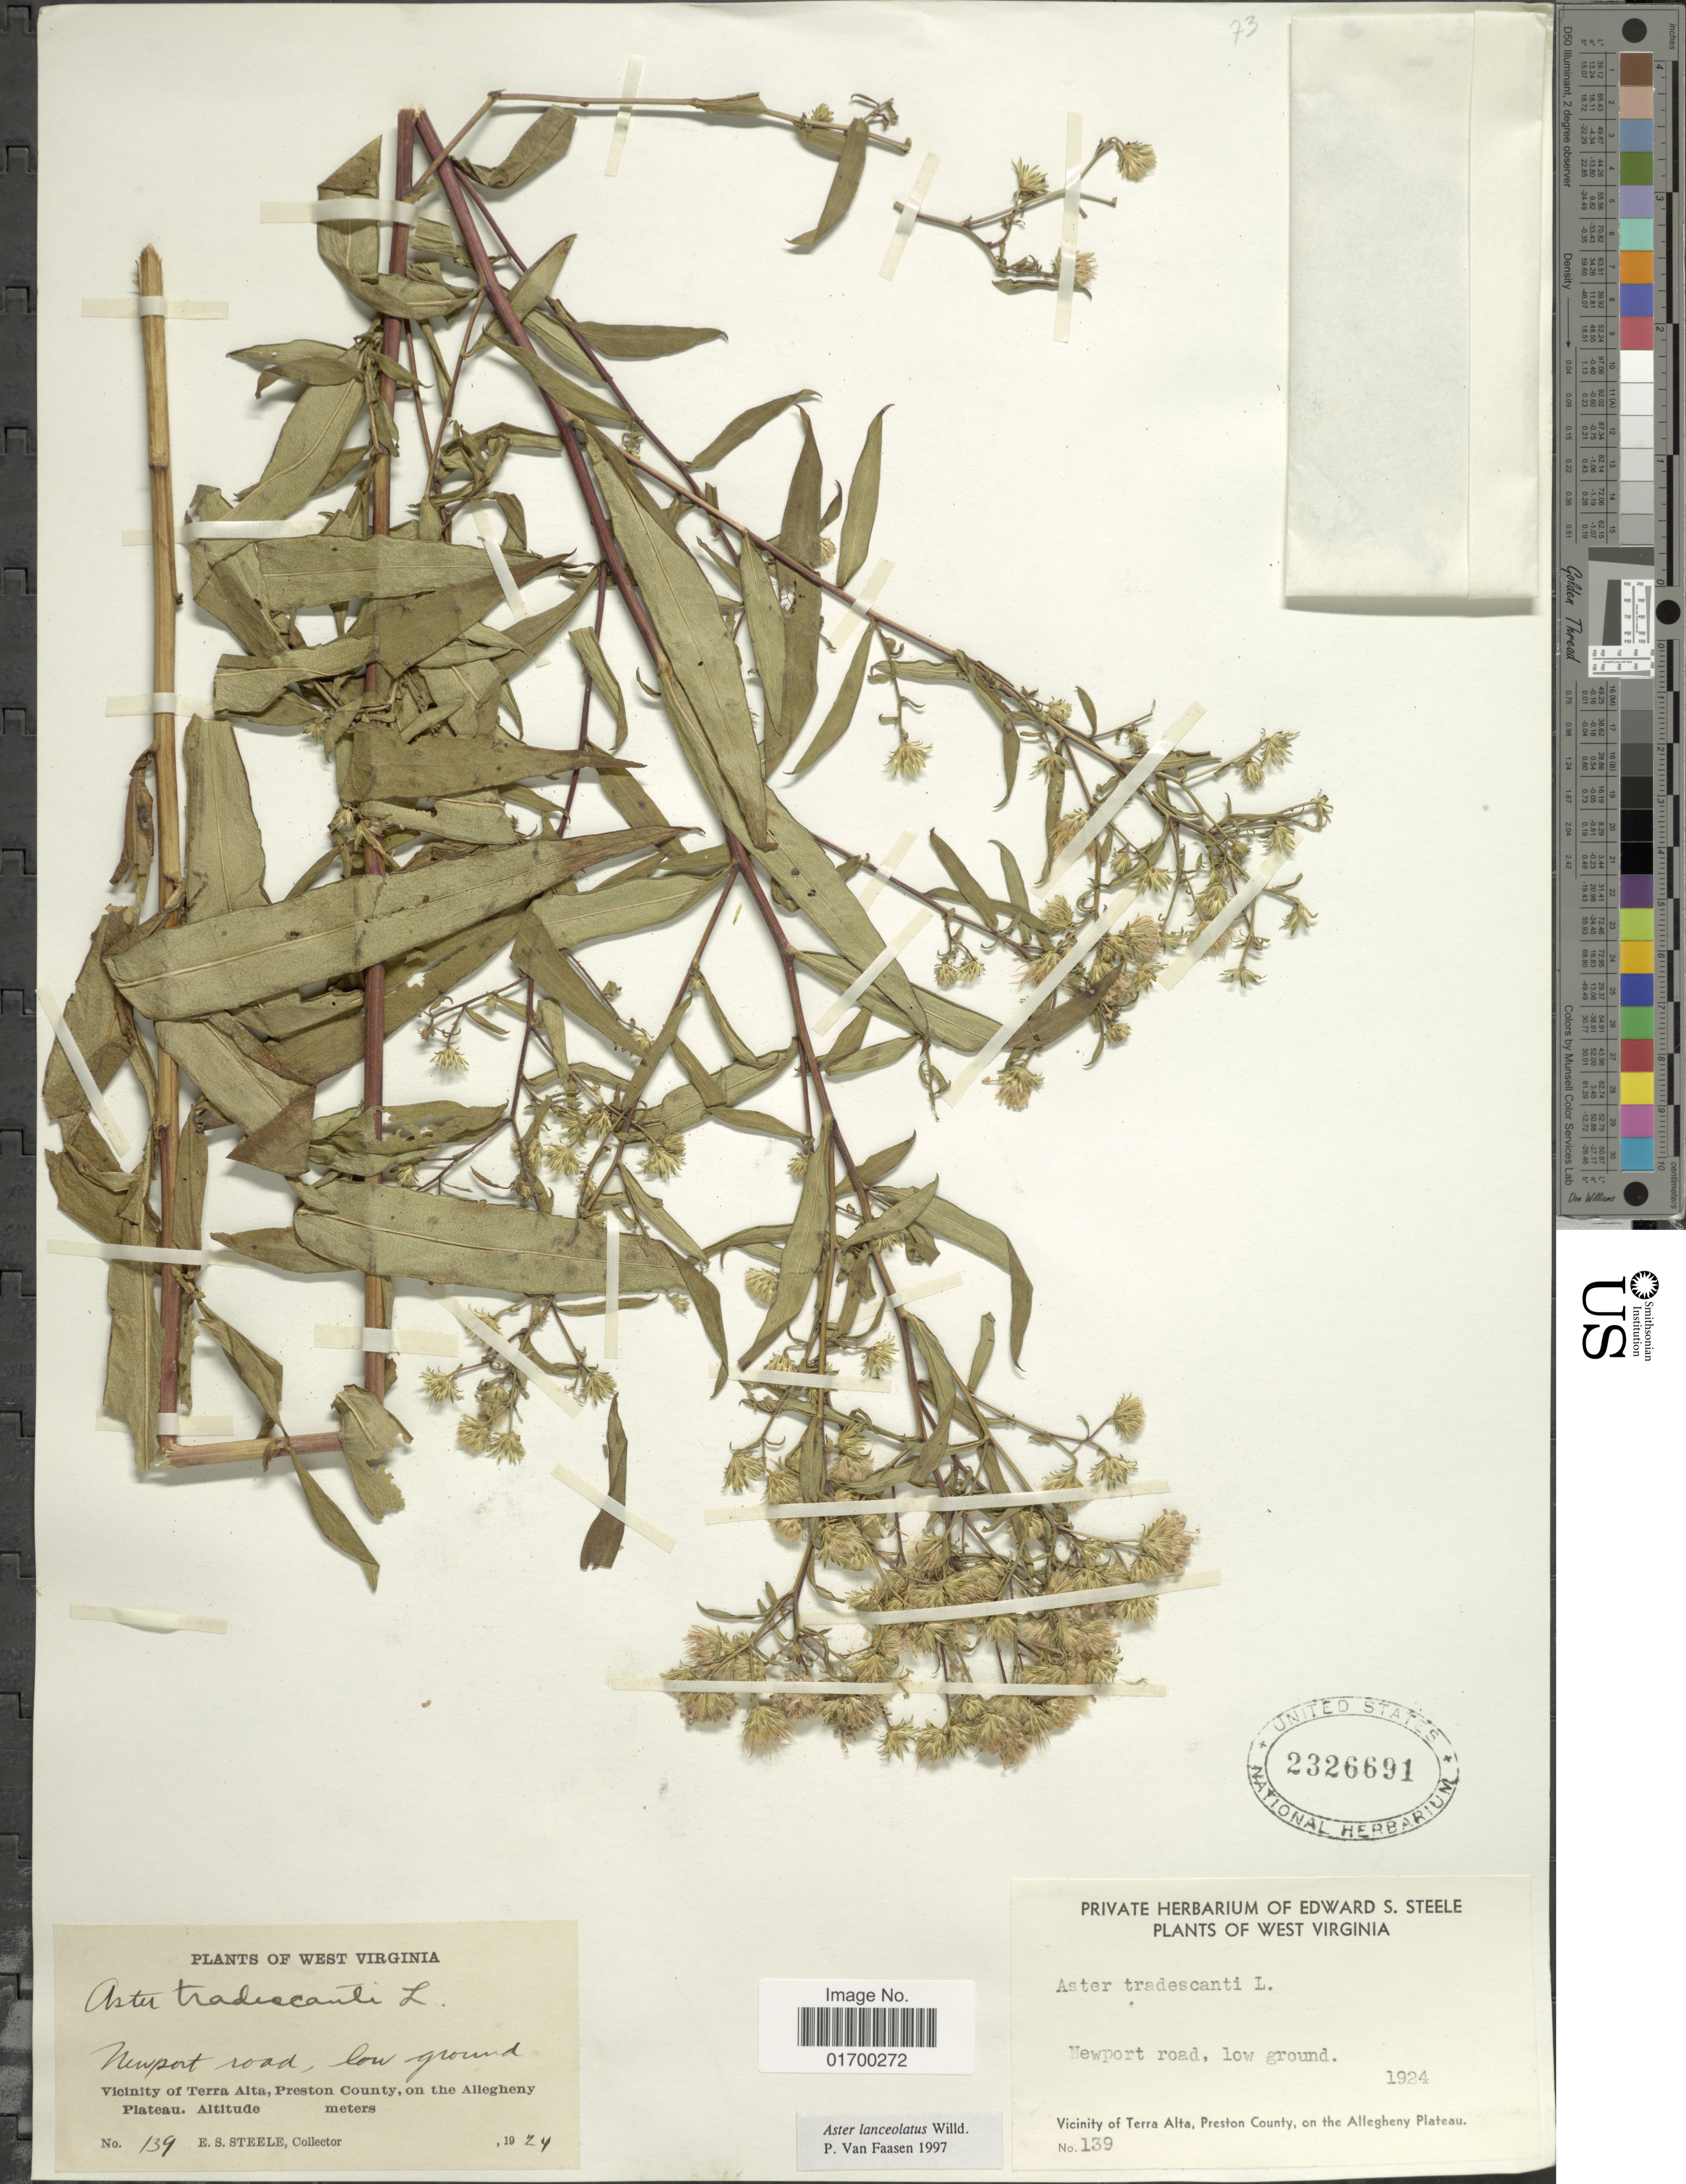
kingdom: Plantae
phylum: Tracheophyta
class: Magnoliopsida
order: Asterales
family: Asteraceae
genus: Symphyotrichum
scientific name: Symphyotrichum lanceolatum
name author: (Willd.) G.L. Nesom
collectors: E. Steele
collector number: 139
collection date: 1924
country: United States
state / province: West Virginia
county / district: Preston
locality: Newport road, Vicinity of Terra Alta, Preston County, on the Allegheny Plateau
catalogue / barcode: US 2326691